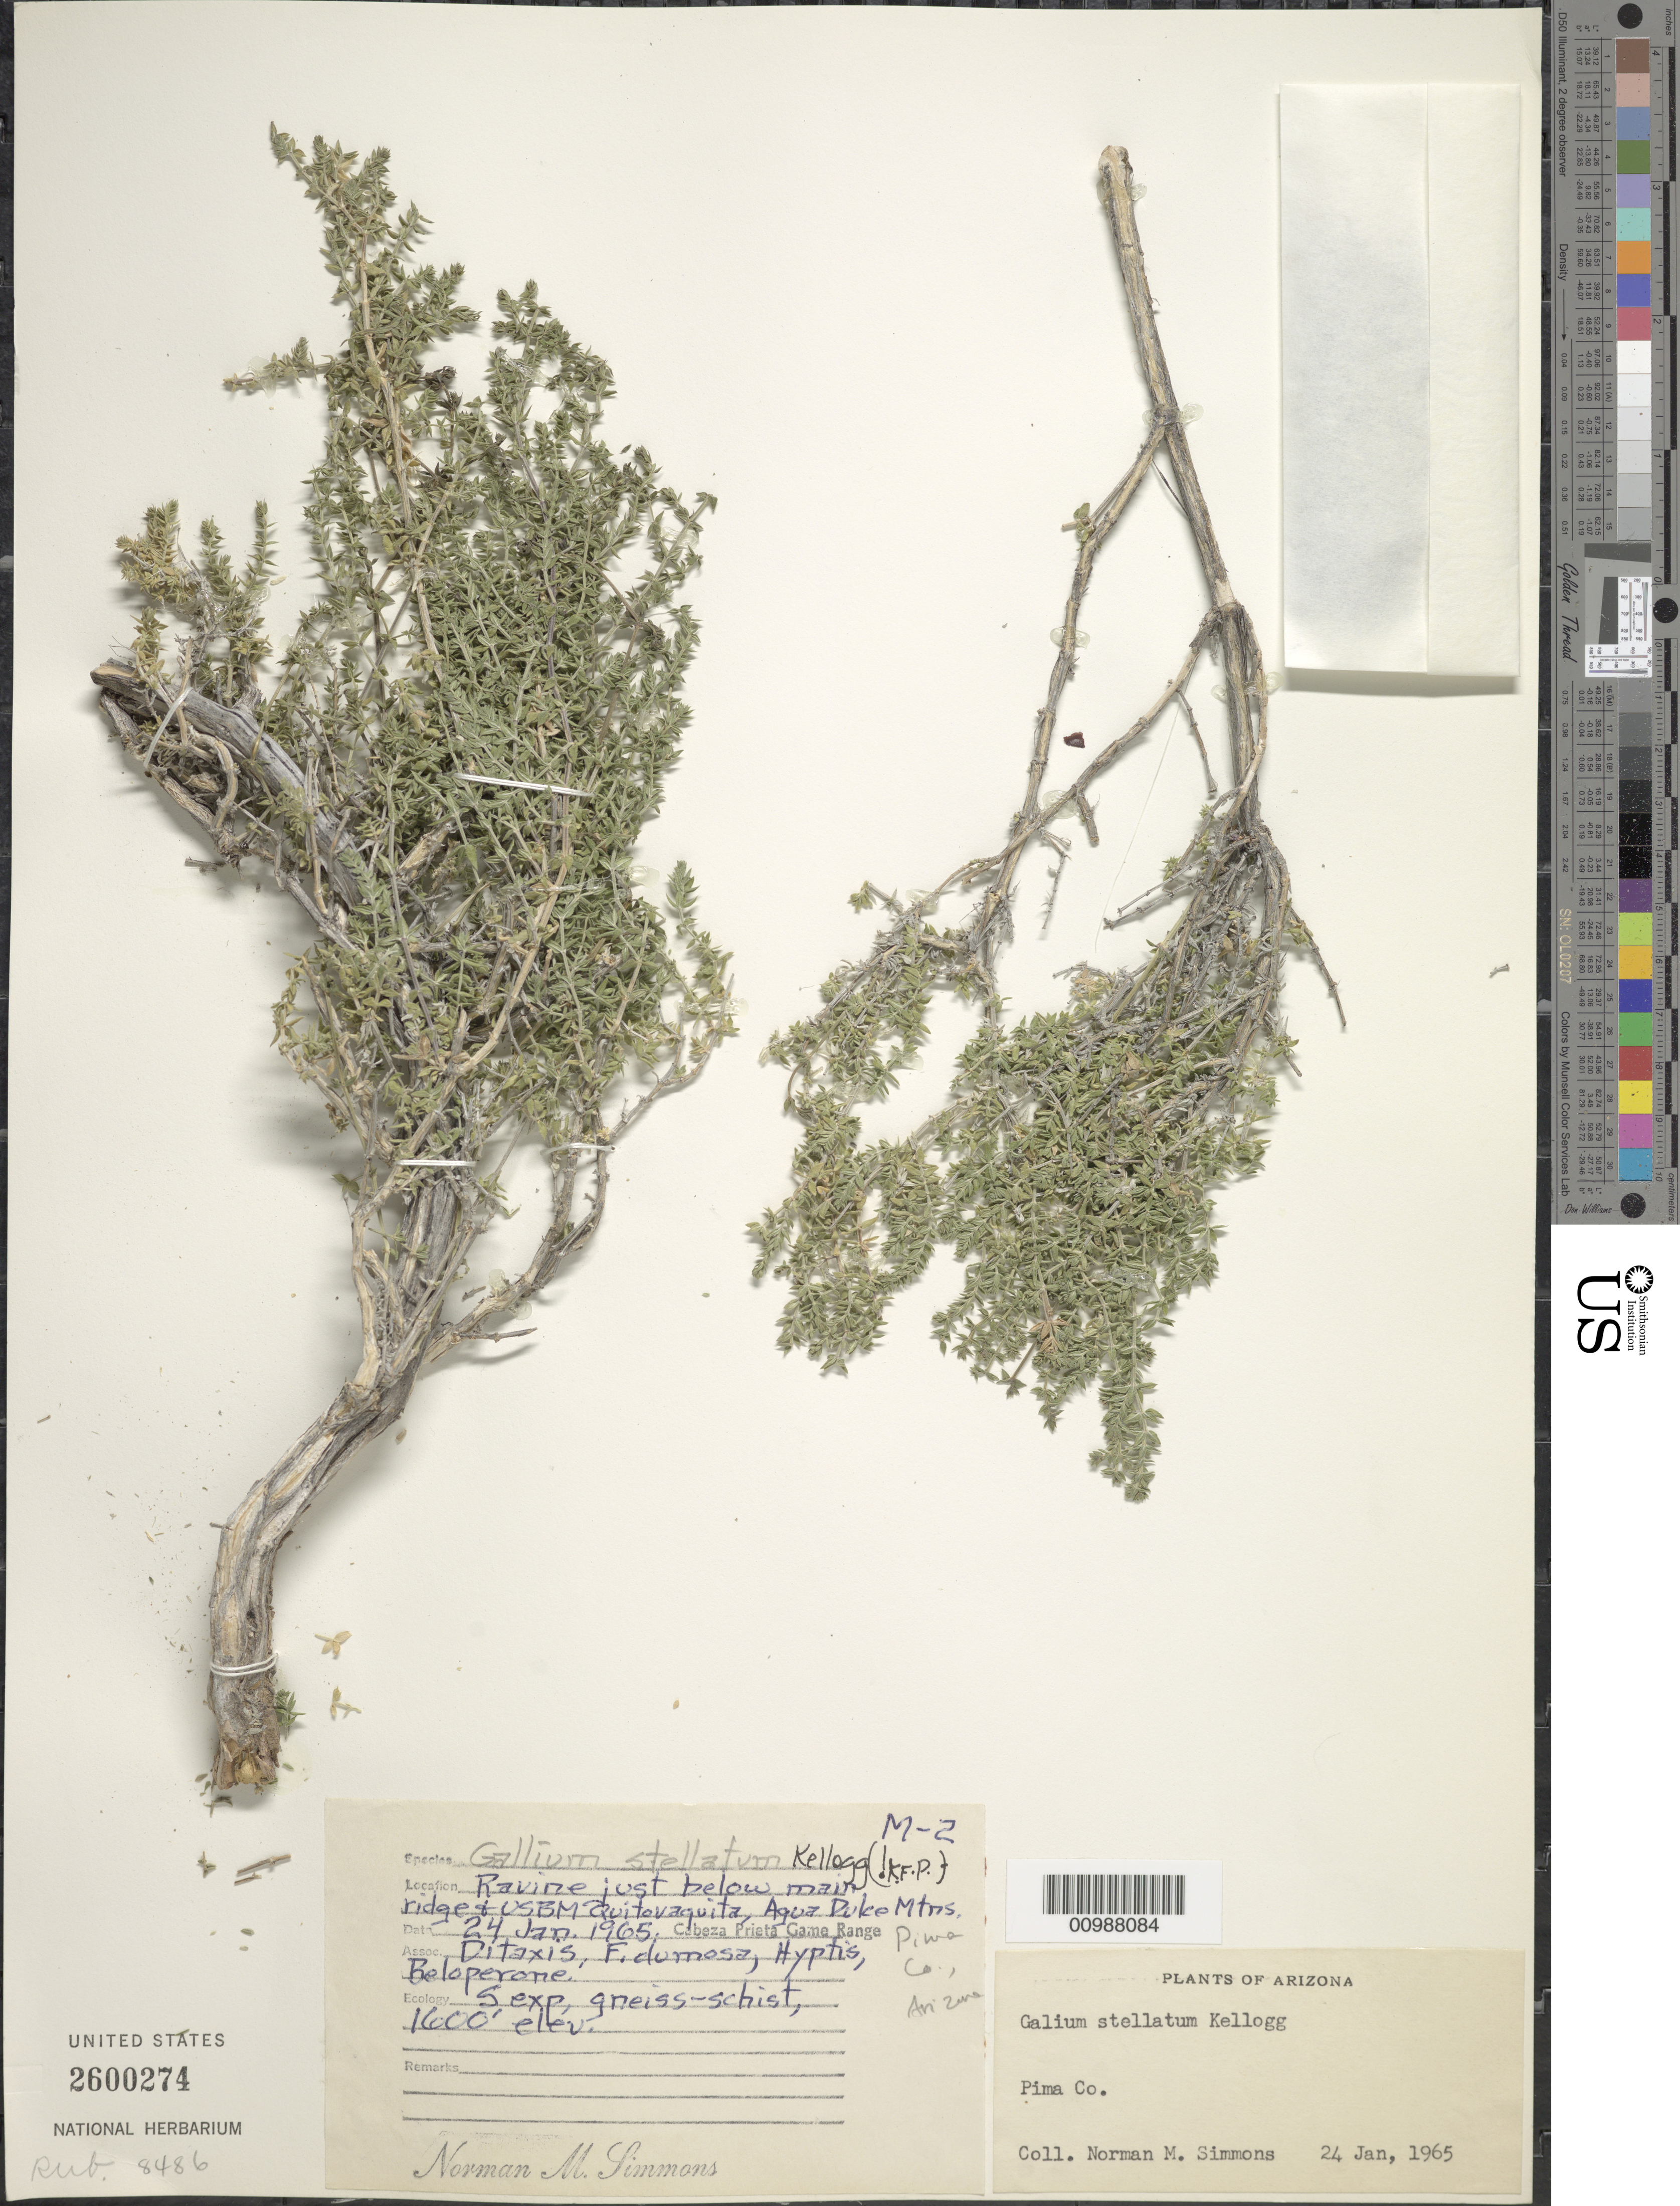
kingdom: Plantae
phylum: Tracheophyta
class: Magnoliopsida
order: Gentianales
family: Rubiaceae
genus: Galium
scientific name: Galium stellatum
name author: Kellogg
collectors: N. M. Simmons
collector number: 8486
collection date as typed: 24 Jan 1965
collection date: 1965-01-24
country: United States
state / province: Arizona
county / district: Pima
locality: Ravine just below main ridge.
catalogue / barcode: US 2600274